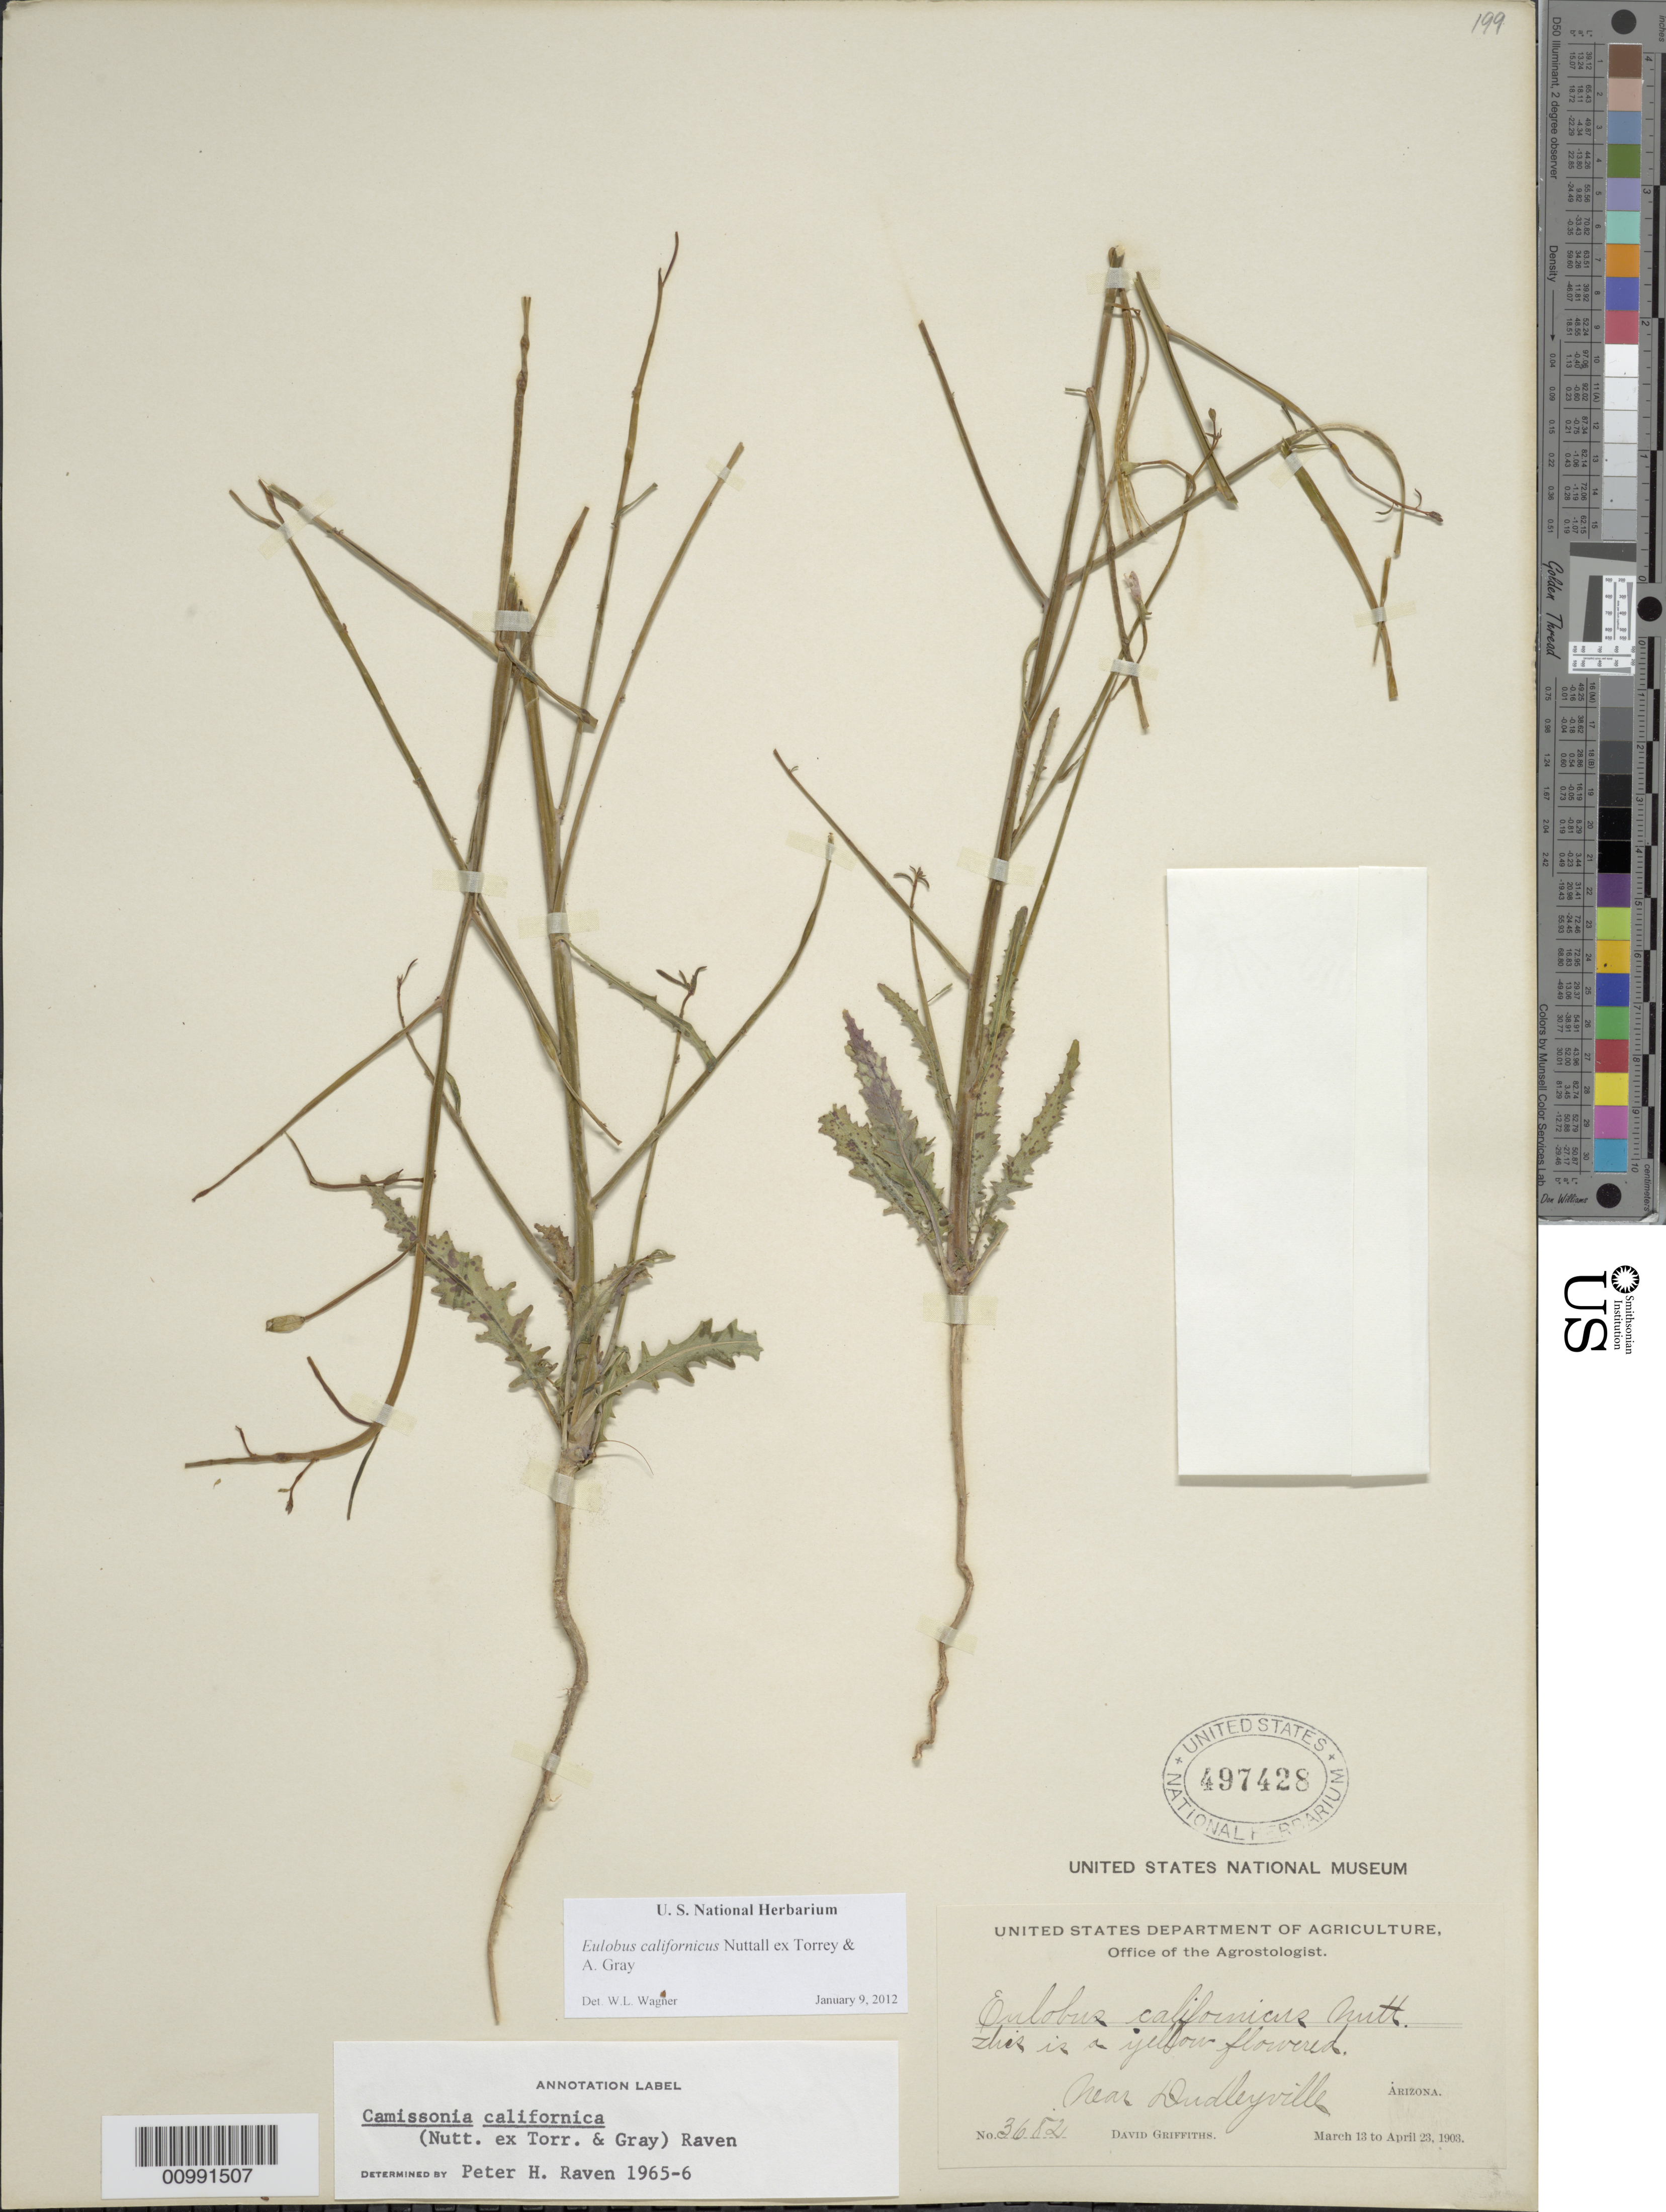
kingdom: Plantae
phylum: Tracheophyta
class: Magnoliopsida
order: Myrtales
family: Onagraceae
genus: Eulobus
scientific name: Eulobus californicus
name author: Nutt. ex Torr. & A. Gray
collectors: D. Griffiths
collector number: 3682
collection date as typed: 13 Mar 1903 to 23 Apr 1903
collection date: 1903-03-13/1903-04-23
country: United States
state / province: Arizona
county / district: Pinal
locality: Near Dudleyville.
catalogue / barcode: US 497428